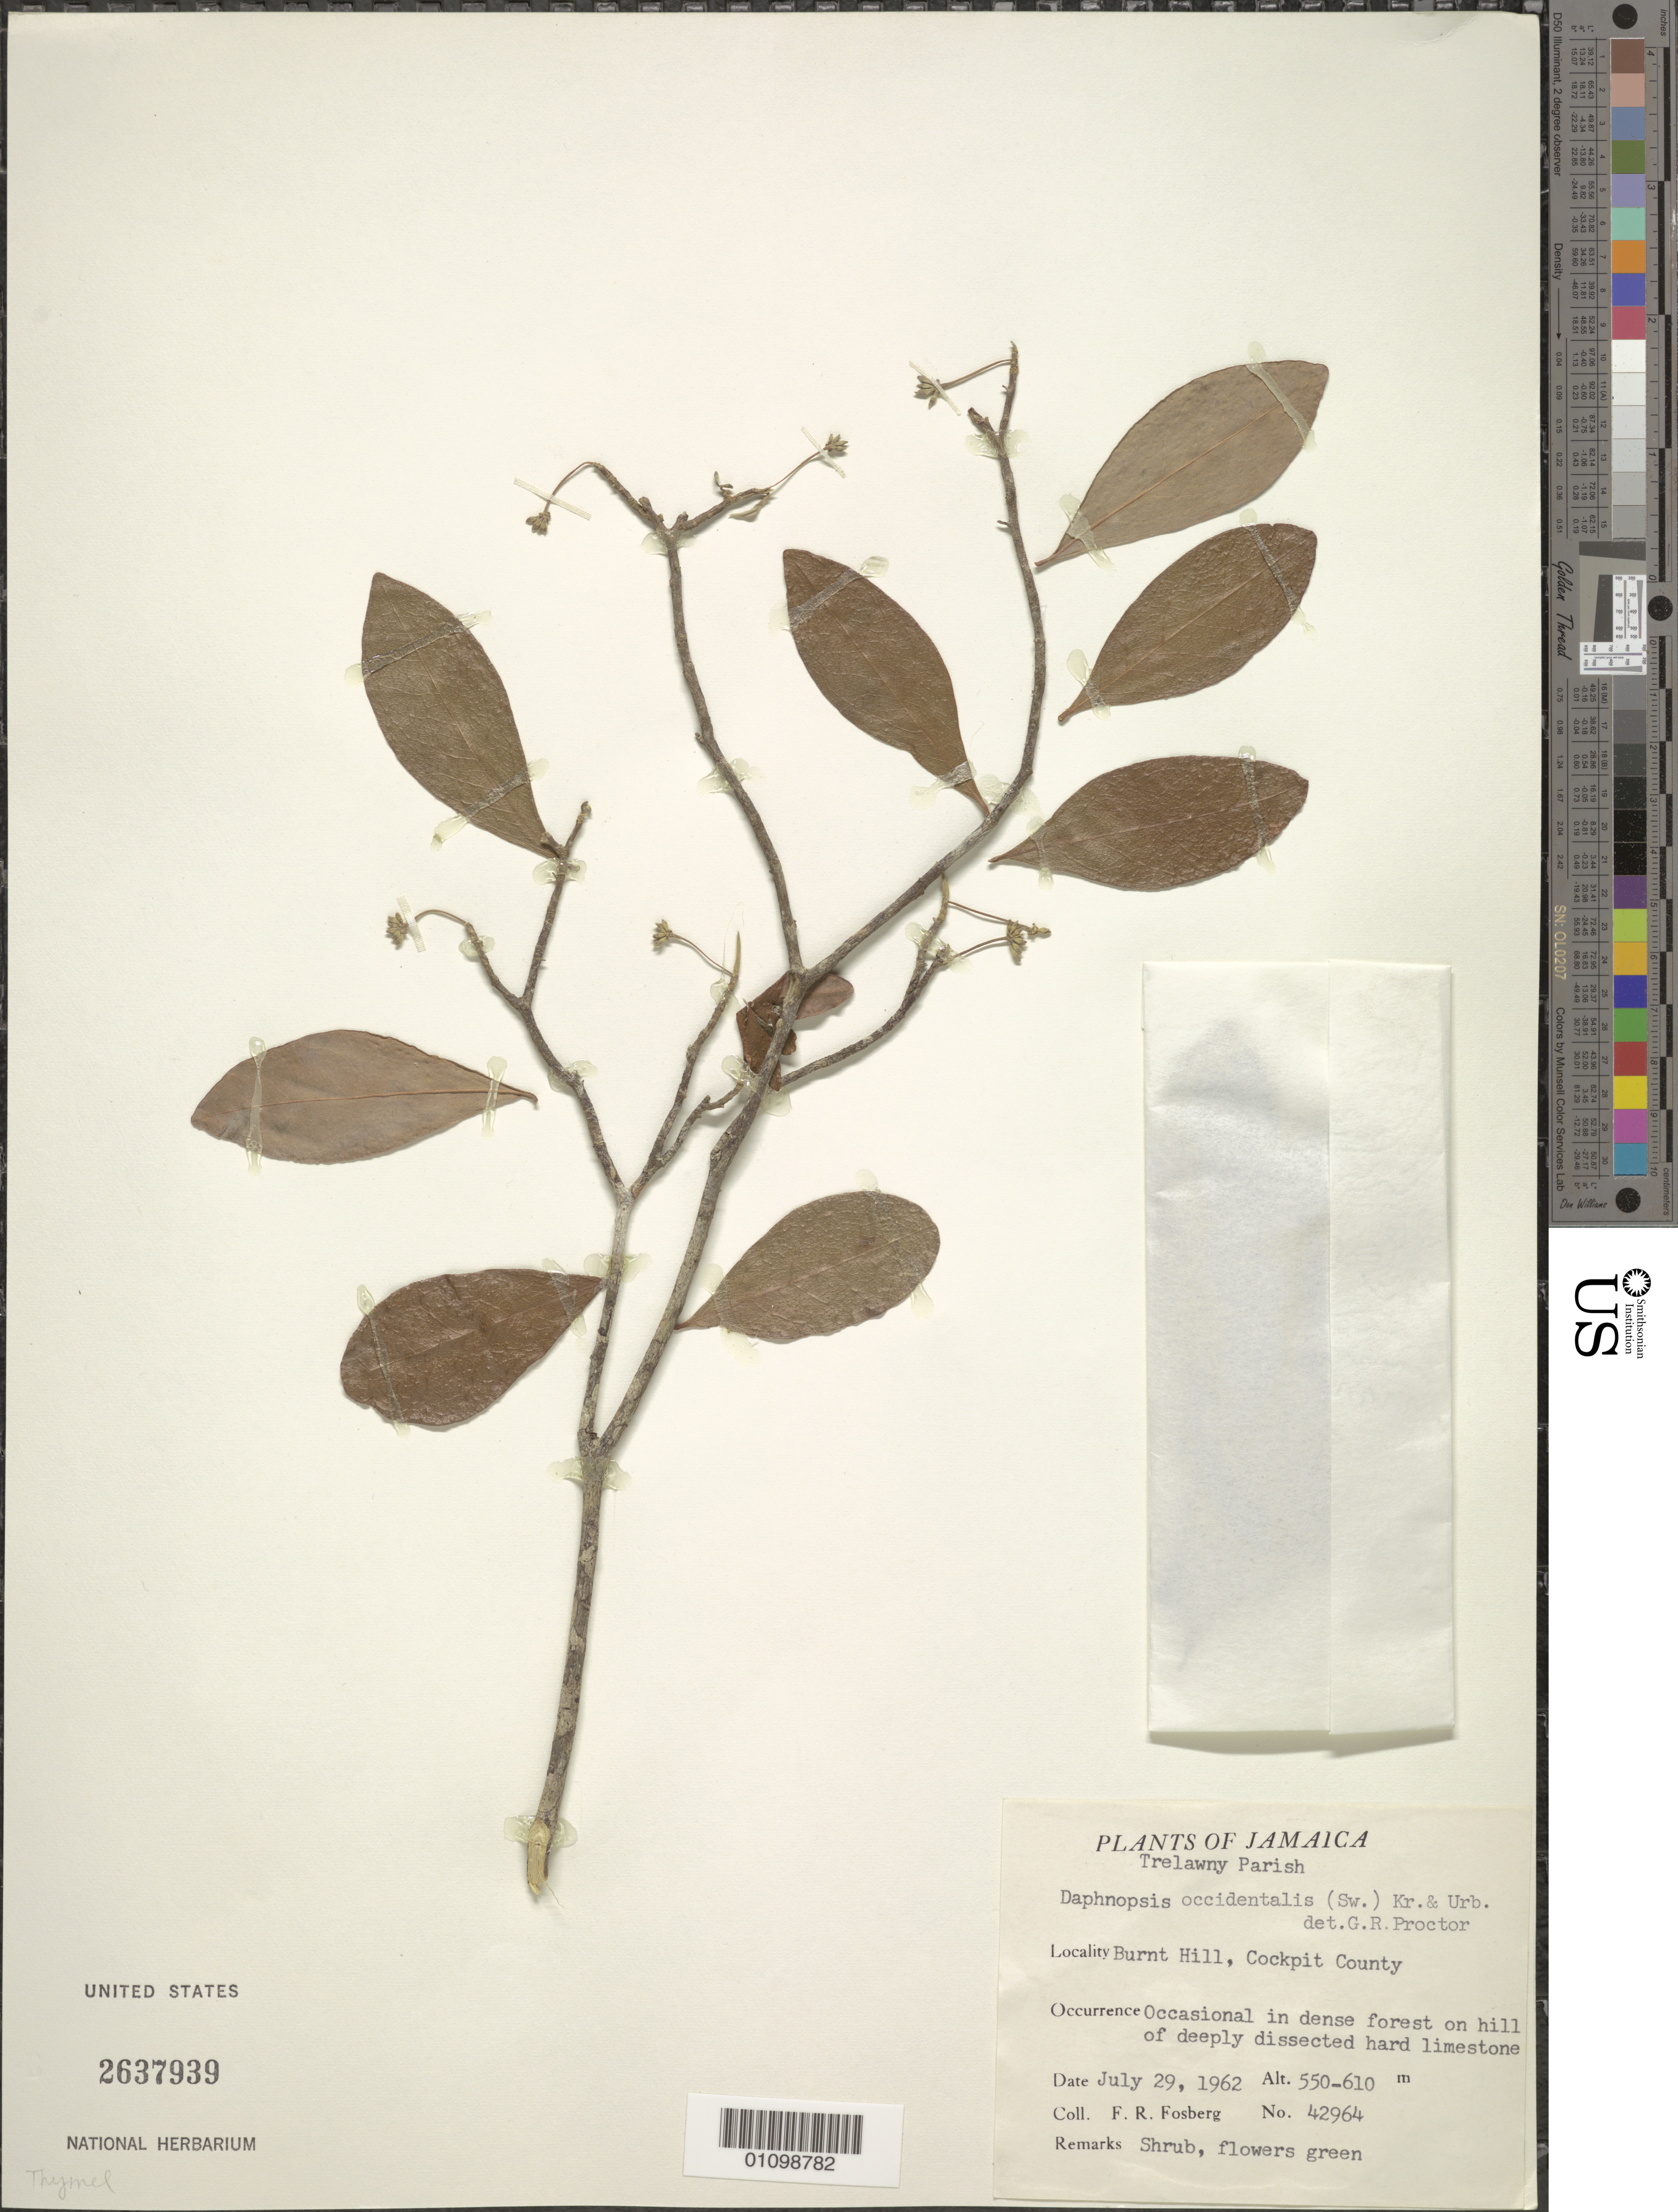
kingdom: Plantae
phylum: Tracheophyta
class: Magnoliopsida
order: Malvales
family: Thymelaeaceae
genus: Daphnopsis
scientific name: Daphnopsis occidentalis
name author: (Sw.) Krug & Urb.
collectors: F. R. Fosberg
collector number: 42964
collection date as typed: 29 Jul 1962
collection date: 1962-07-29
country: Jamaica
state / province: Trelawny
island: Jamaica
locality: Burnt Hill, COckpit County.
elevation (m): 550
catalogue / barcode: US 2637939